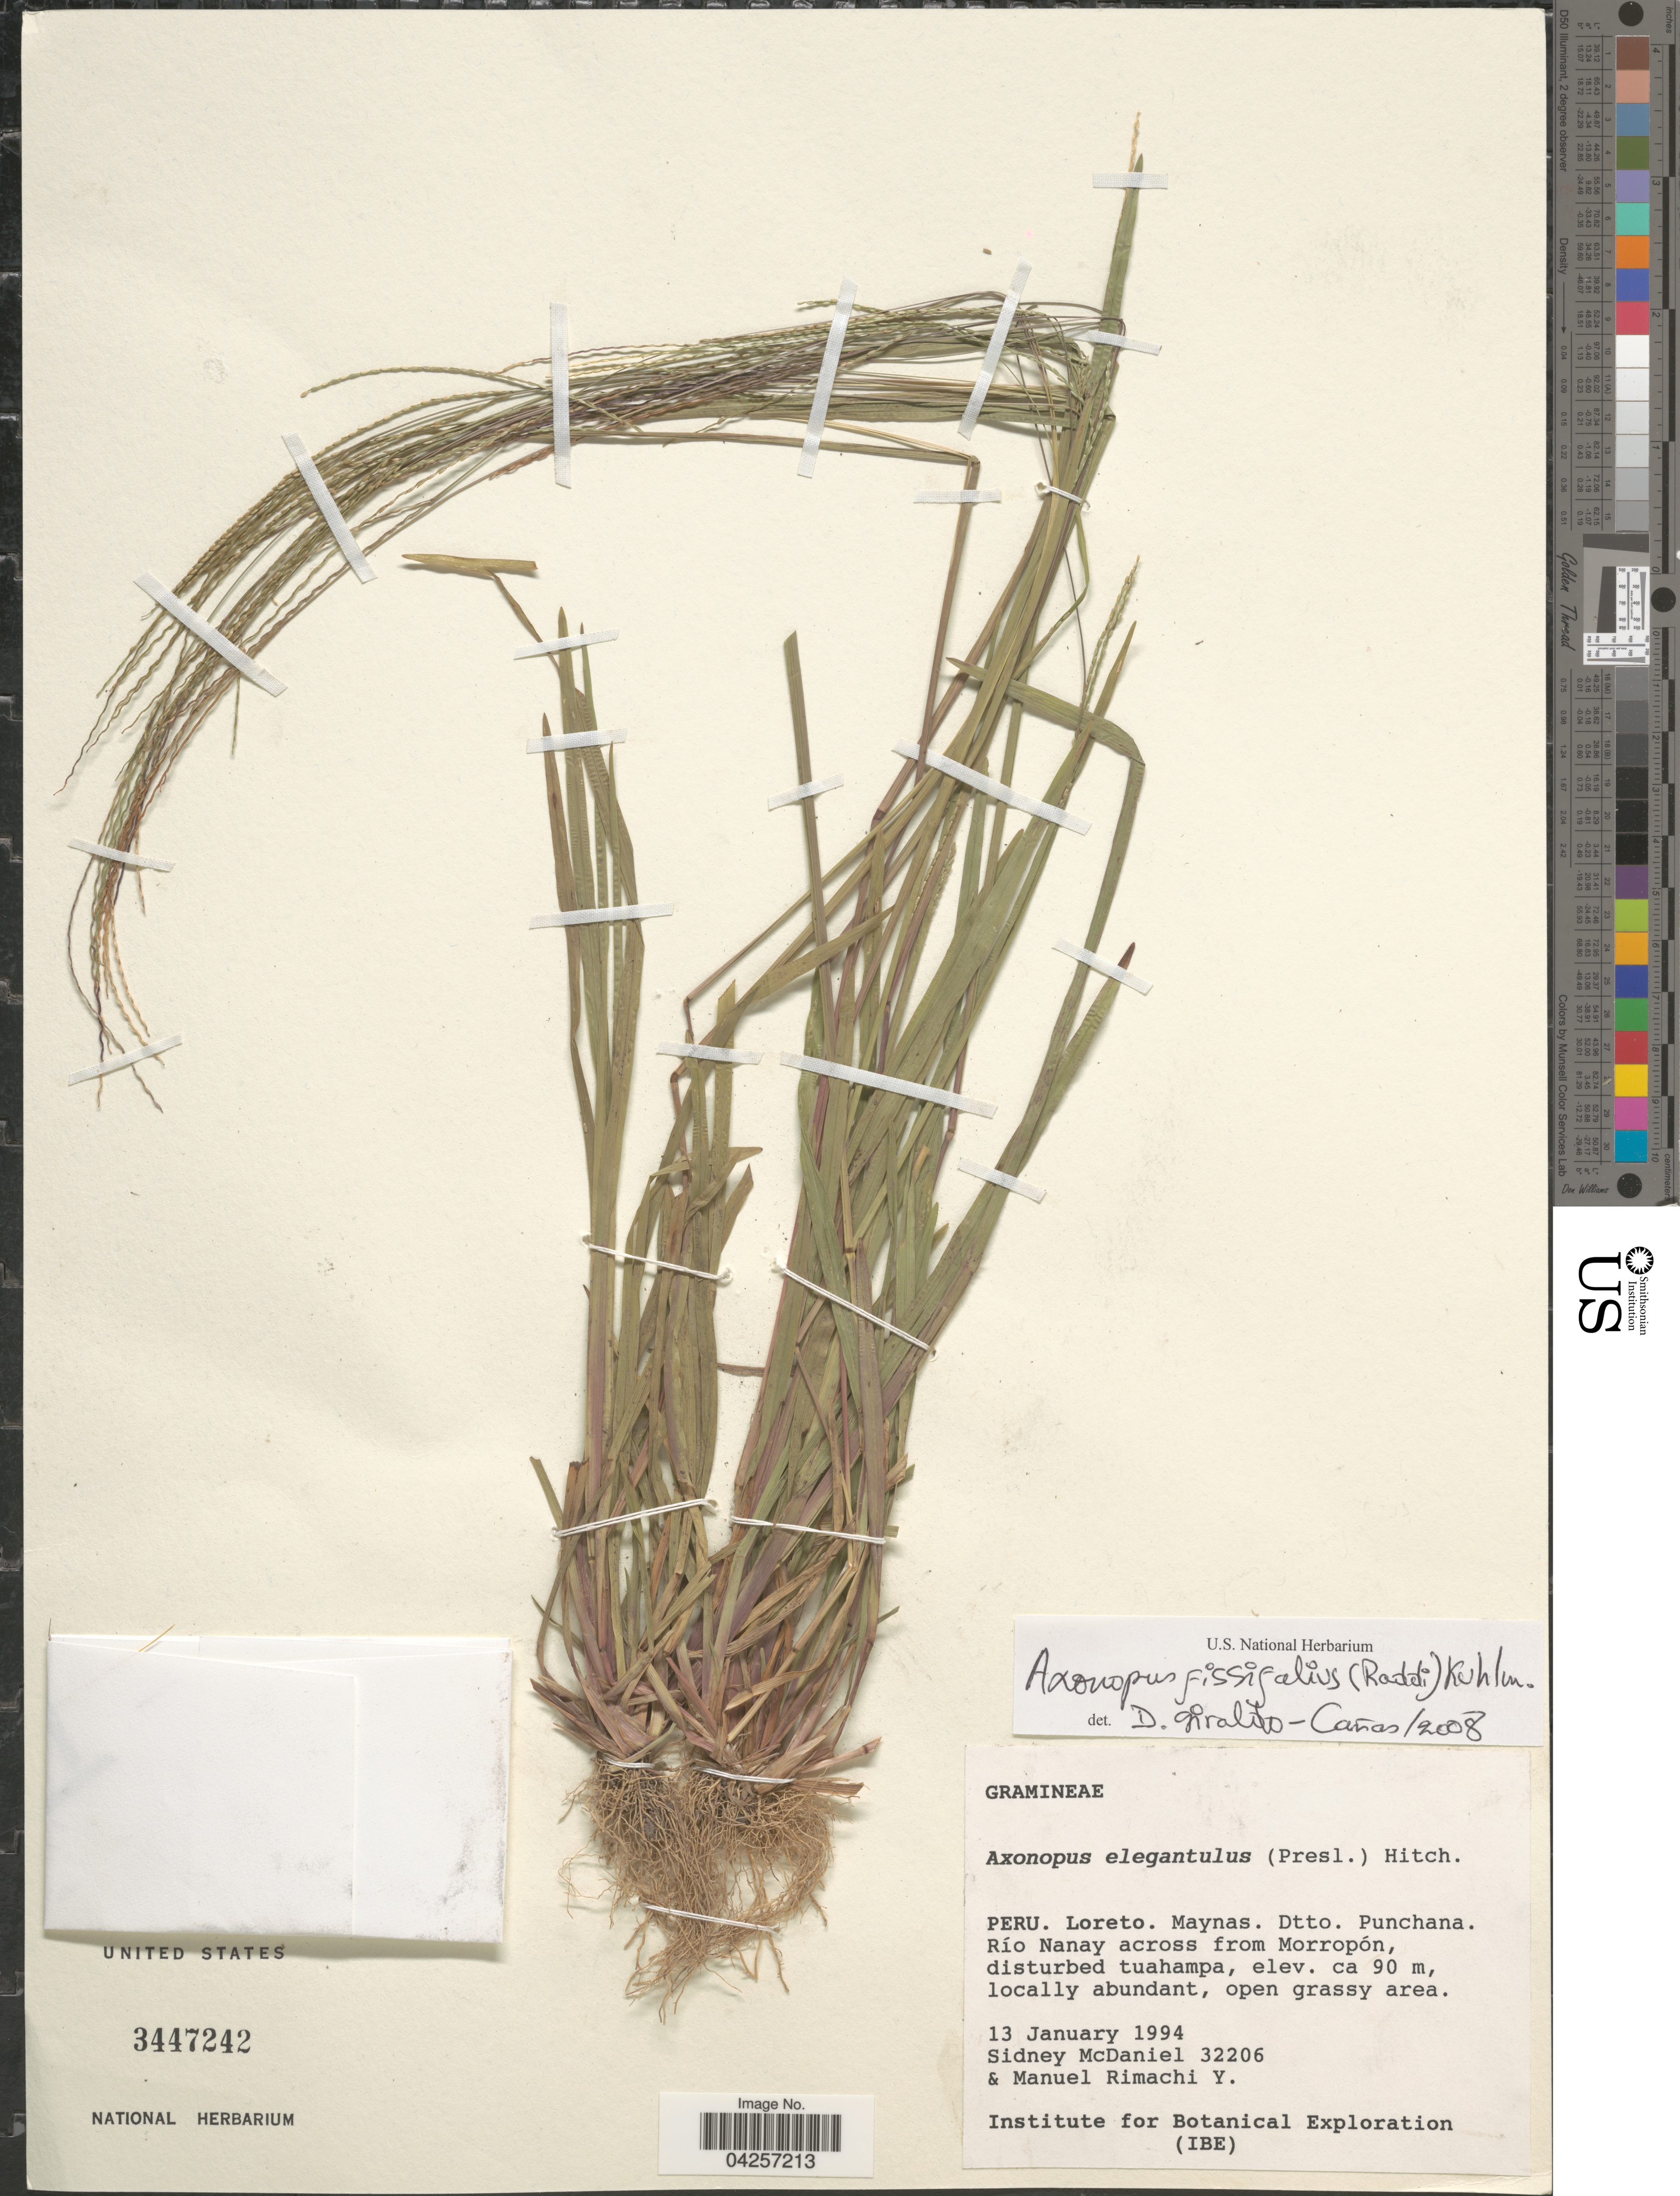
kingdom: Plantae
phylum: Tracheophyta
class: Liliopsida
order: Poales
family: Poaceae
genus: Axonopus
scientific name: Axonopus fissifolius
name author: (Raddi) Kuhlm.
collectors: S. McDaniel & M. Rimachi Y.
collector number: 32206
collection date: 1994-01-13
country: Peru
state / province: Loreto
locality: Maynas. Dtto. Punchana. Río Nanay across from Morropón. Institute for Botanical Exploration (IBE).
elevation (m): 90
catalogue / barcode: US 3447242